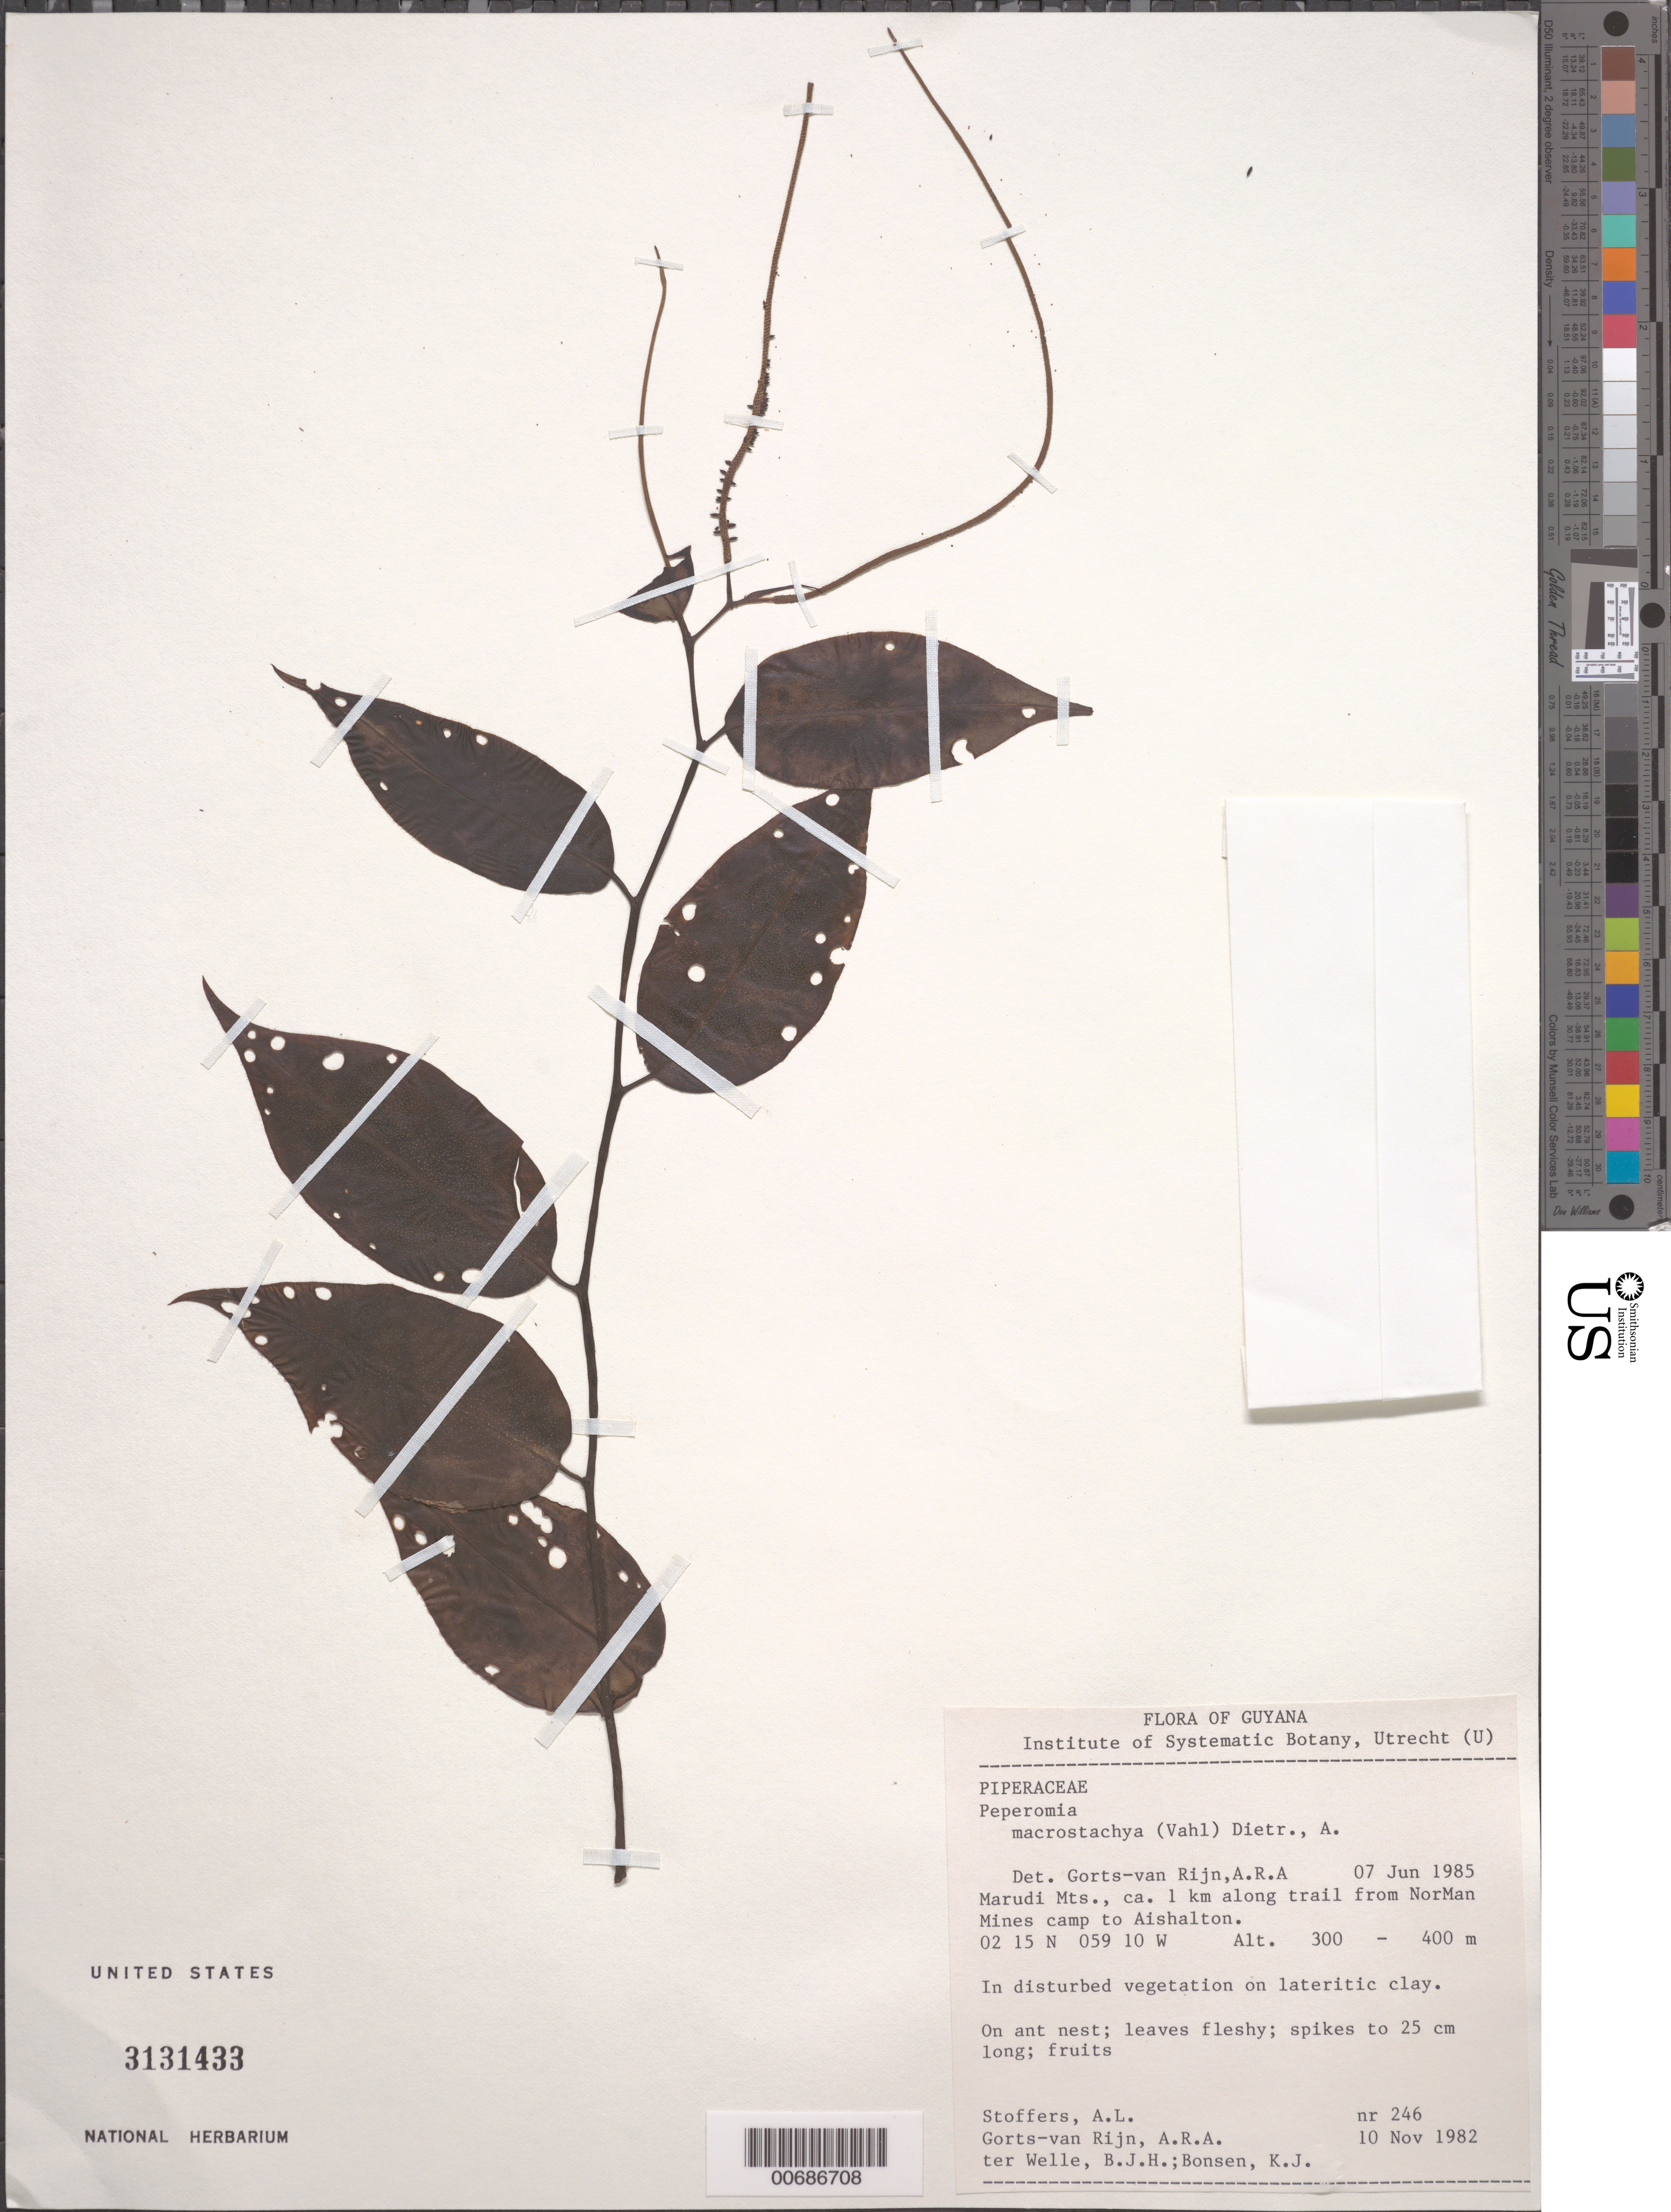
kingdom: Plantae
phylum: Tracheophyta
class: Magnoliopsida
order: Piperales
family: Piperaceae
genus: Peperomia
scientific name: Peperomia macrostachya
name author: (Vahl) A. Dietr.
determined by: Görts-van Rijn, A. R. A.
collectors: A. Stoffers, A. .R. A. Görts-van Rijn, B. Welle & K. Bonsen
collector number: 246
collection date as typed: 10-Nov-82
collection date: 1982-11-10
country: Guyana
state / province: U. Takutu-U. Essequibo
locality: Marudi Mts., ca. 1 km along trail from NorMan Mines camp to Aishalton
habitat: Disturbed vegetation on lateritic clay. On ant nest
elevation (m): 300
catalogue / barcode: US 3131433